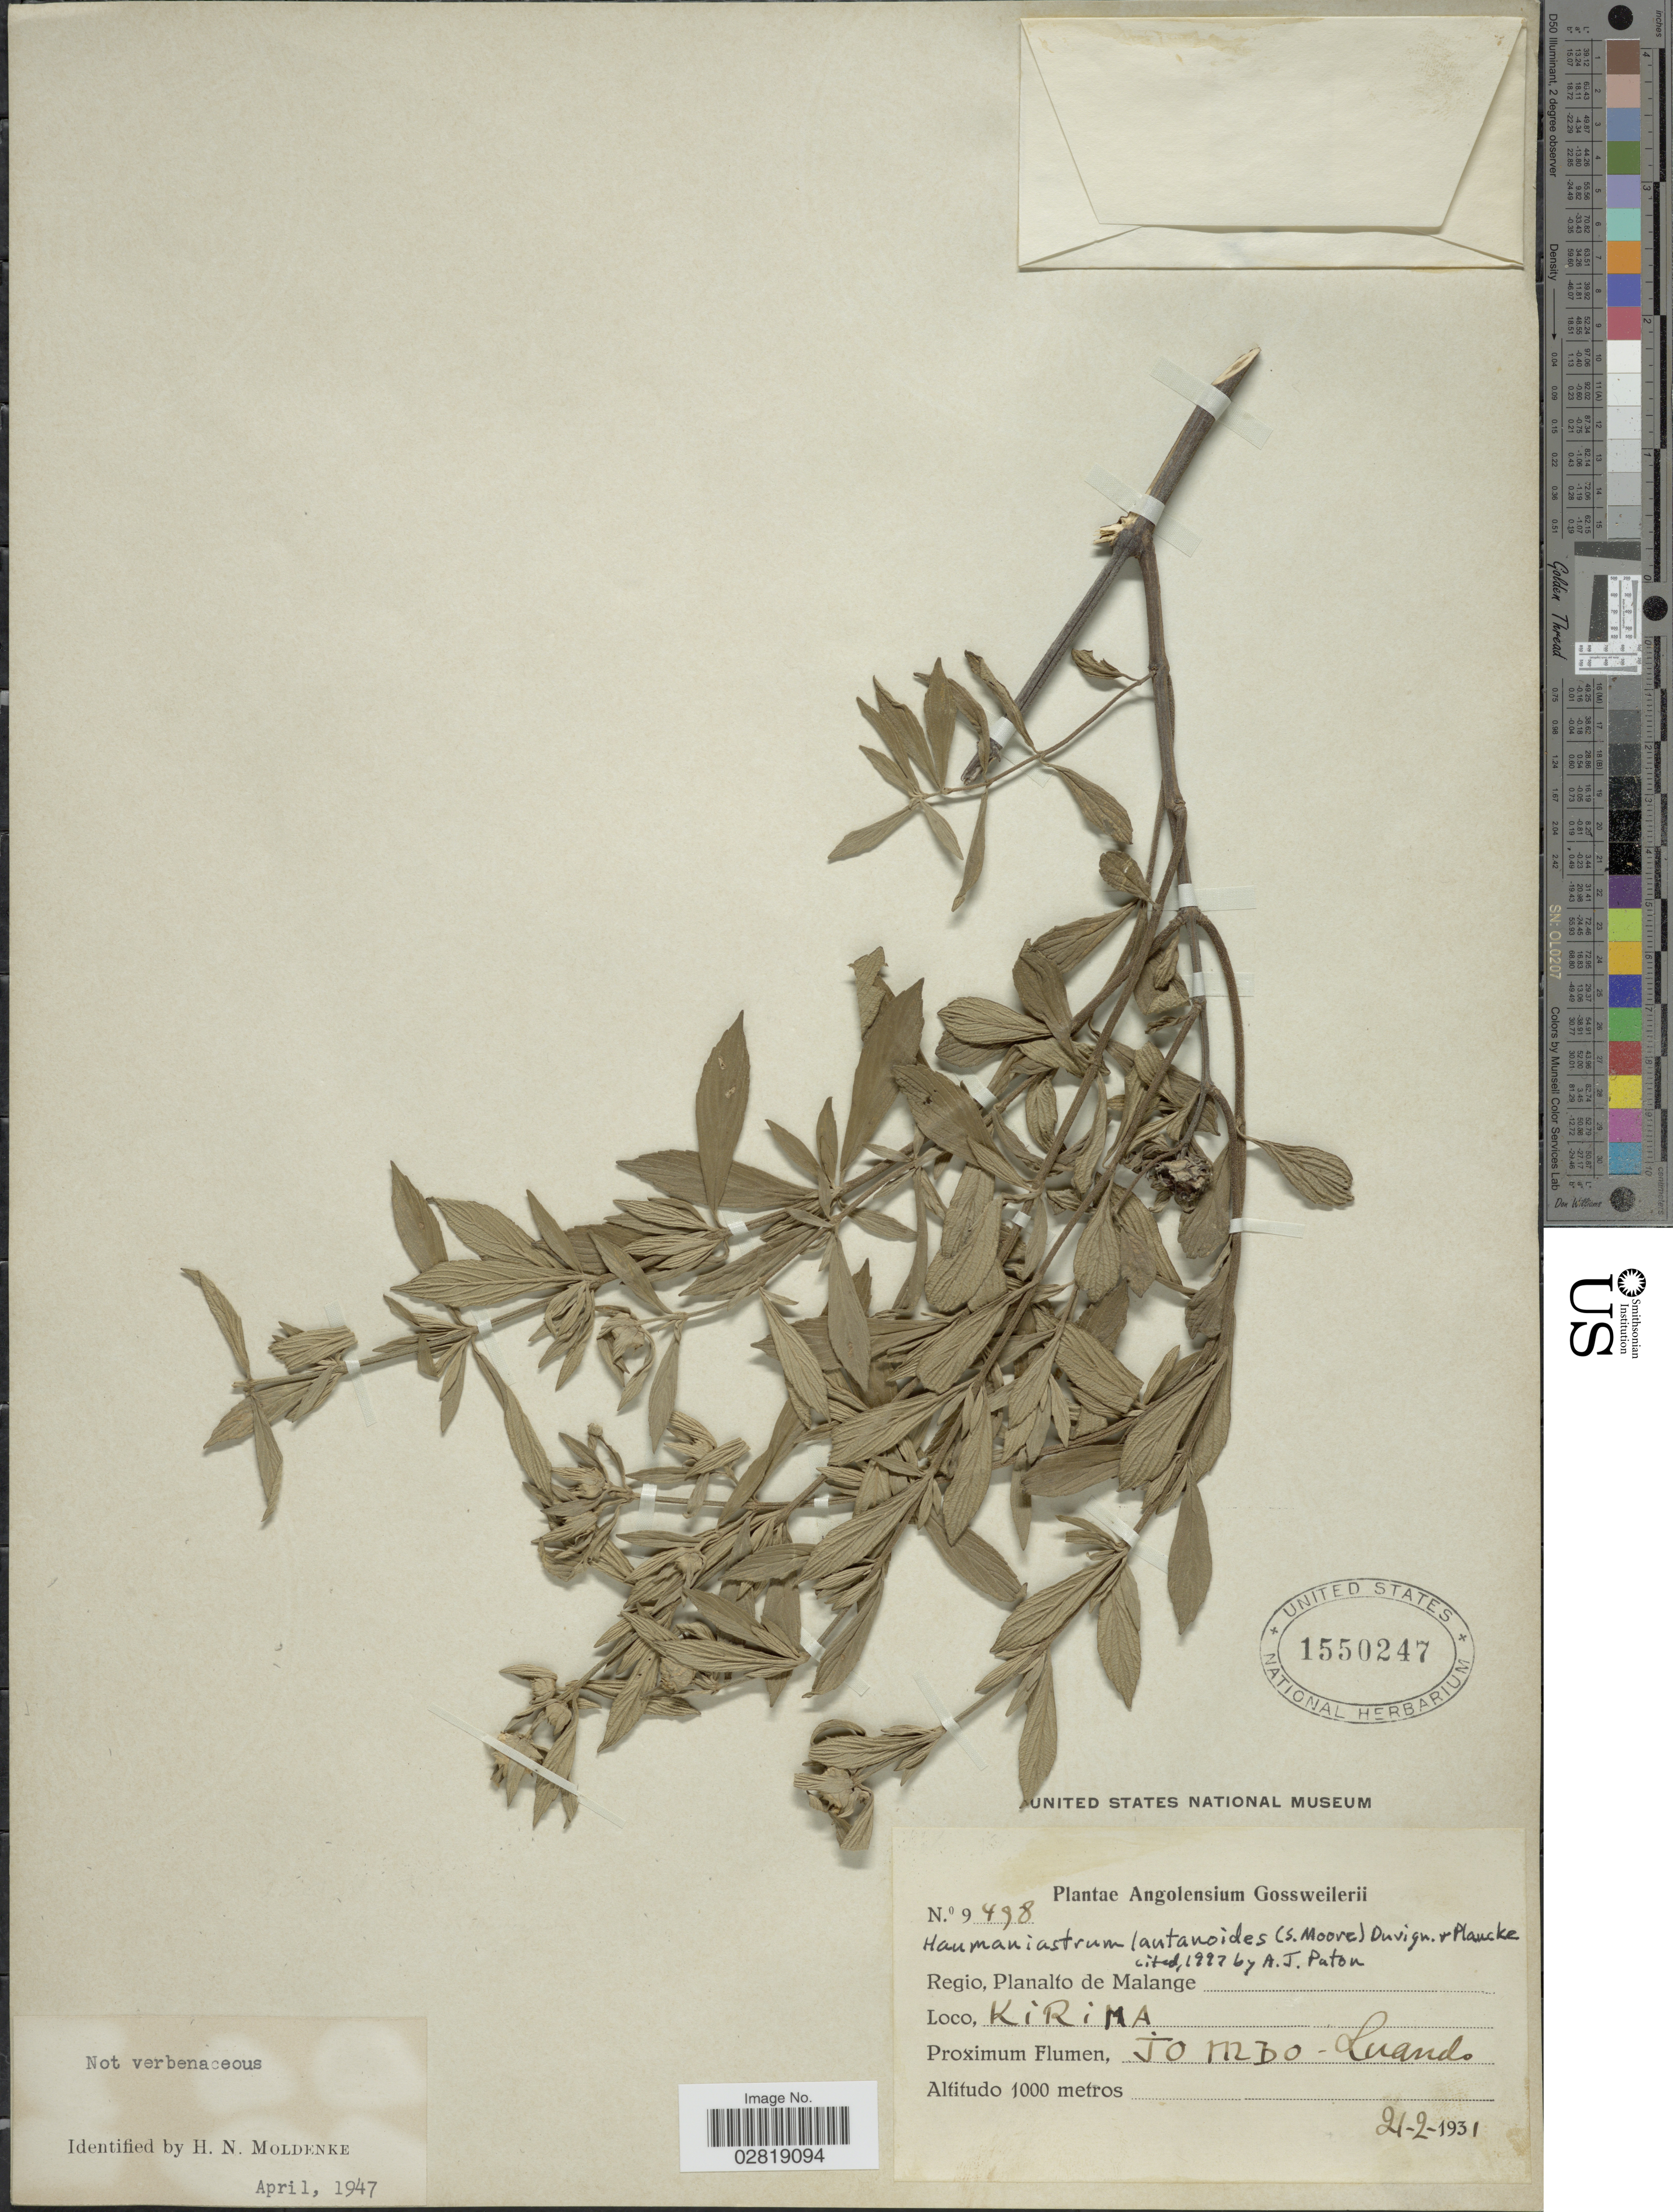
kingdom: Plantae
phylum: Tracheophyta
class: Magnoliopsida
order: Lamiales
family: Lamiaceae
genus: Haumaniastrum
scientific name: Haumaniastrum lantanoides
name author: (S. Moore) P.A. Duvign. & Plancke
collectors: -. Gossweiler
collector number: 9498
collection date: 1931-02-21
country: Angola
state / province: Malange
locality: Planalto de Malange. Kirima, Jombo-Luando.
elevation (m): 1000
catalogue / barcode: US 1550247